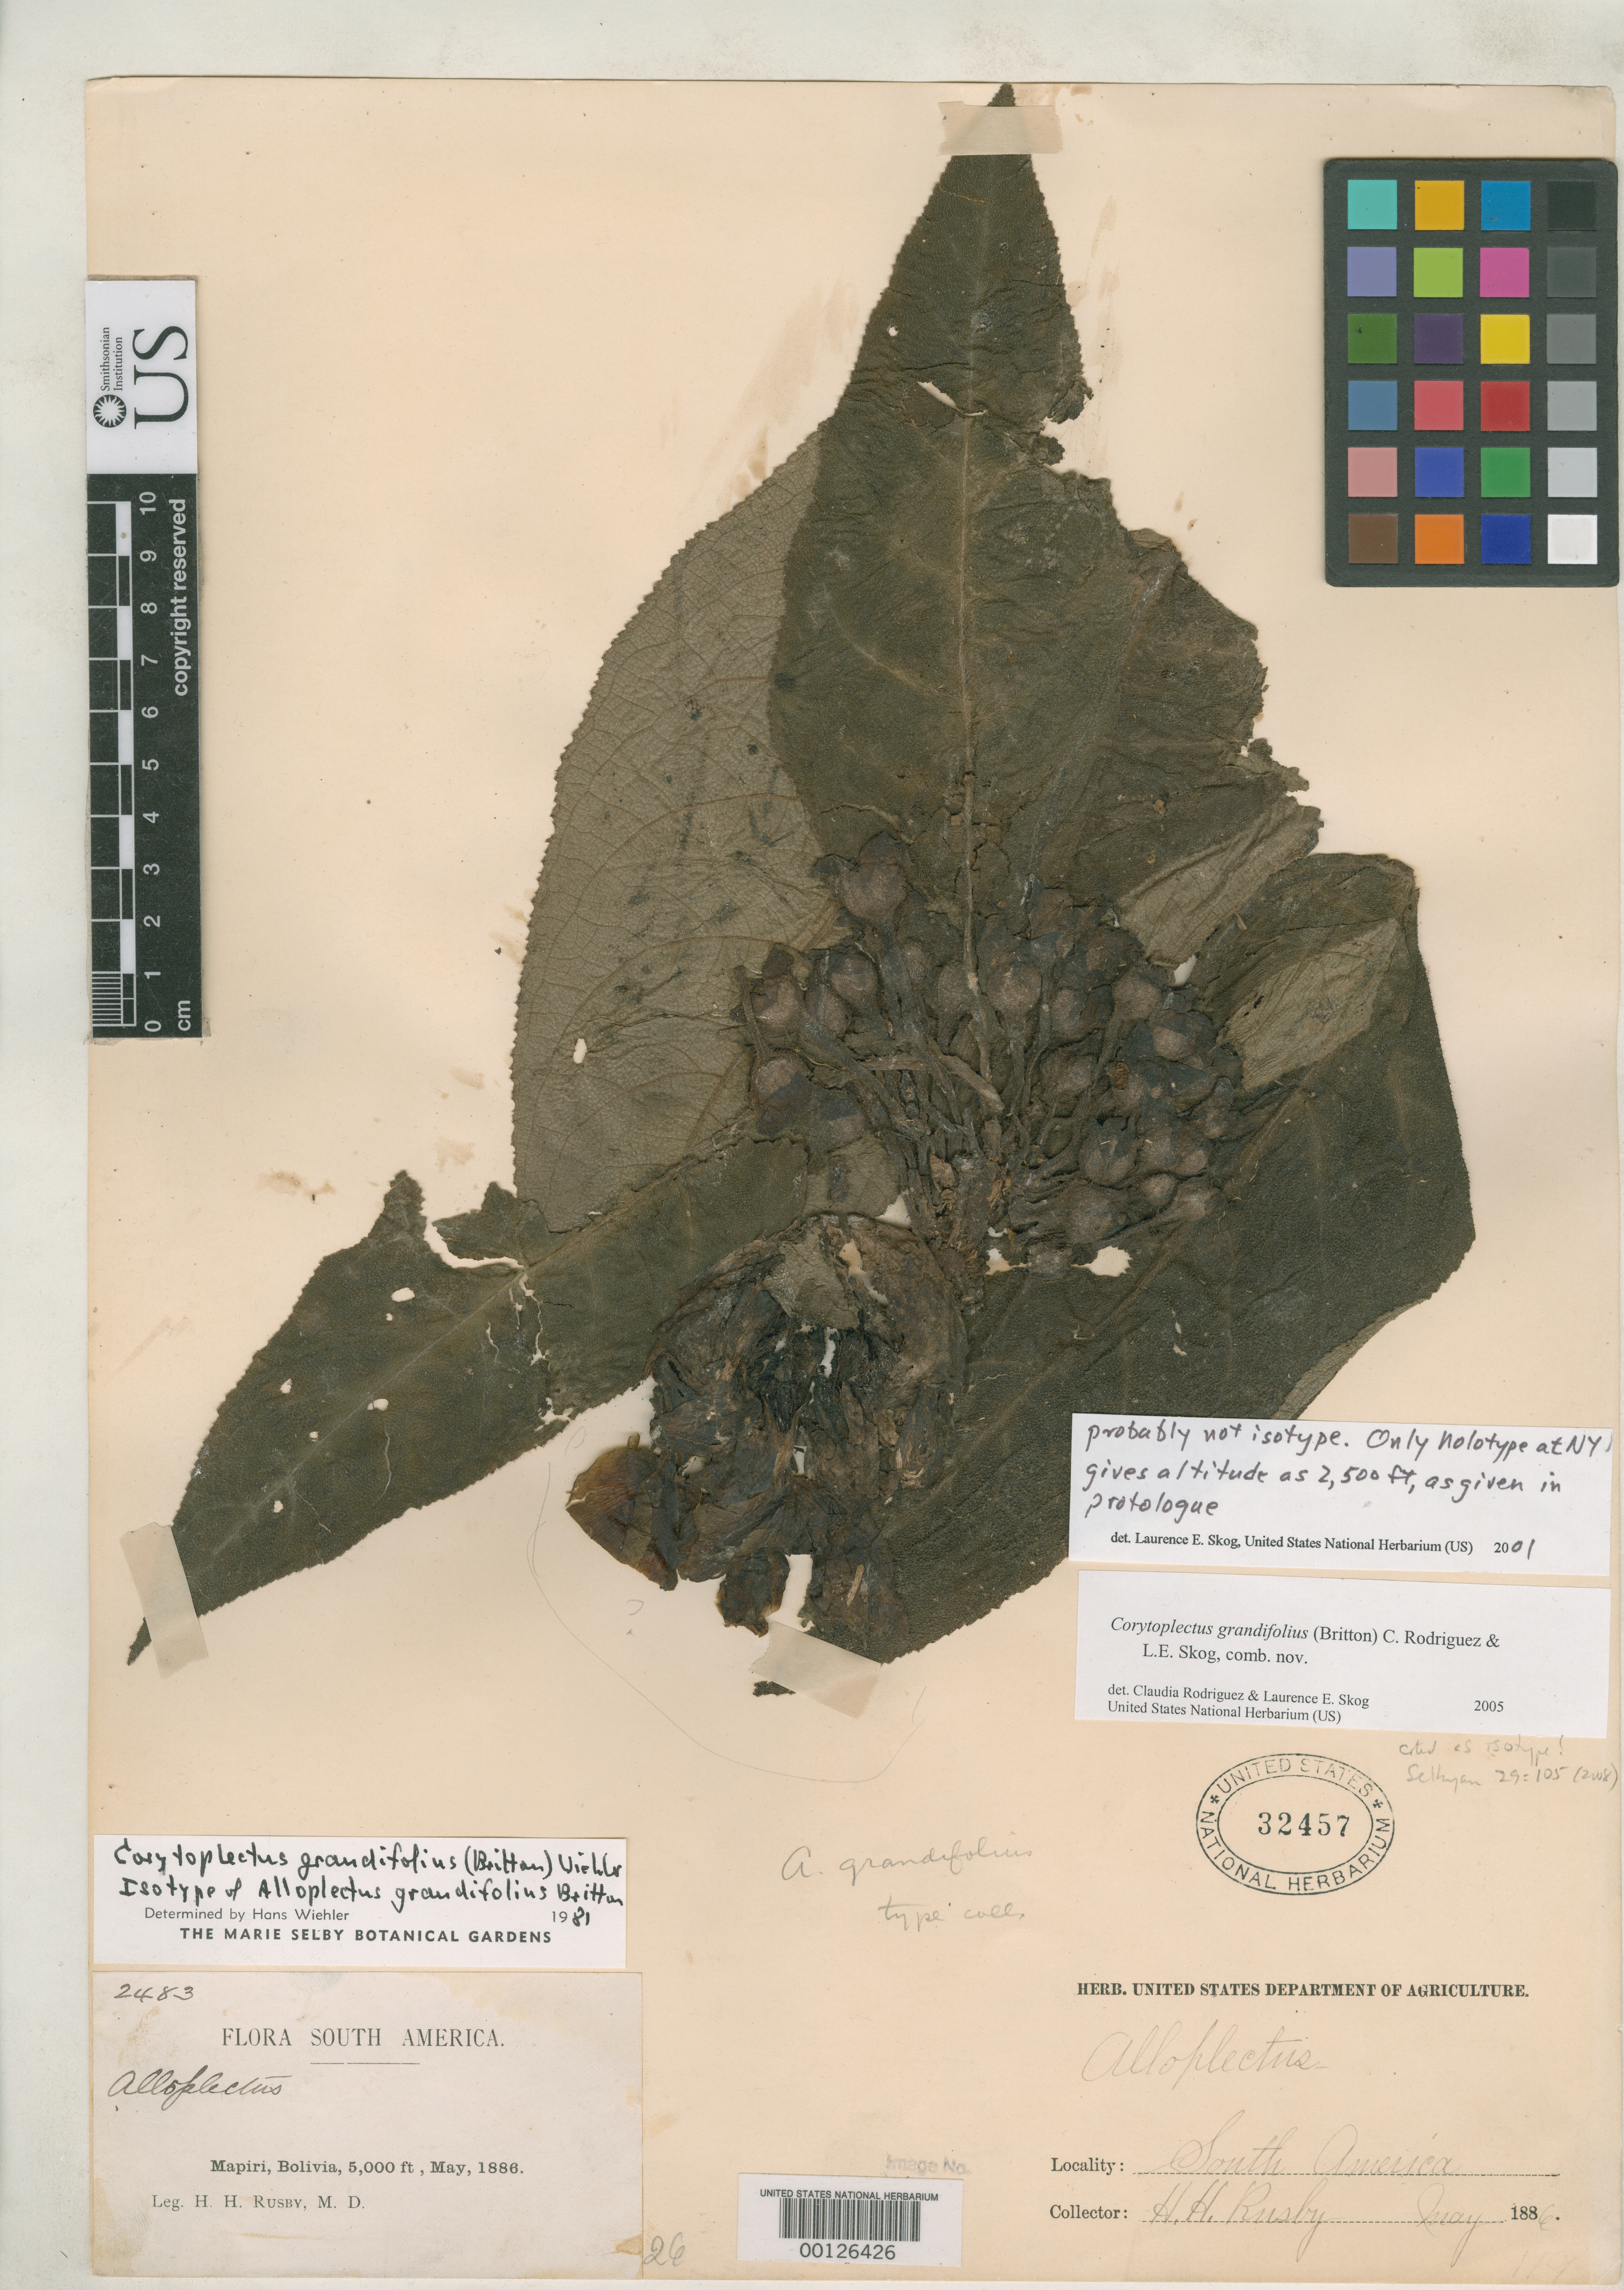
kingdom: Plantae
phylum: Tracheophyta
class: Magnoliopsida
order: Lamiales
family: Gesneriaceae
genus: Alloplectus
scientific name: Alloplectus grandifolius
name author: Britton ex Rusby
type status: Possible Isotype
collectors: H. H. Rusby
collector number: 2483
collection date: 1886-05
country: Bolivia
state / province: La Páz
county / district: Larecaja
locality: Mapiri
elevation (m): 1524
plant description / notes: Probably original material but apparently not type collection; holotype at NY has altitude as 2500 ft. (as cited in protologue, not 5000 ft. as on US duplicates although other data match). US sheet cited as isotype by Rodr.-Flores & Skog (2008) but annotated by Skog (2001), "probably not isotype. Only holotype at NY gives alt. as 2,500 ft. as given in protologue"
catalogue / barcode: US 32457